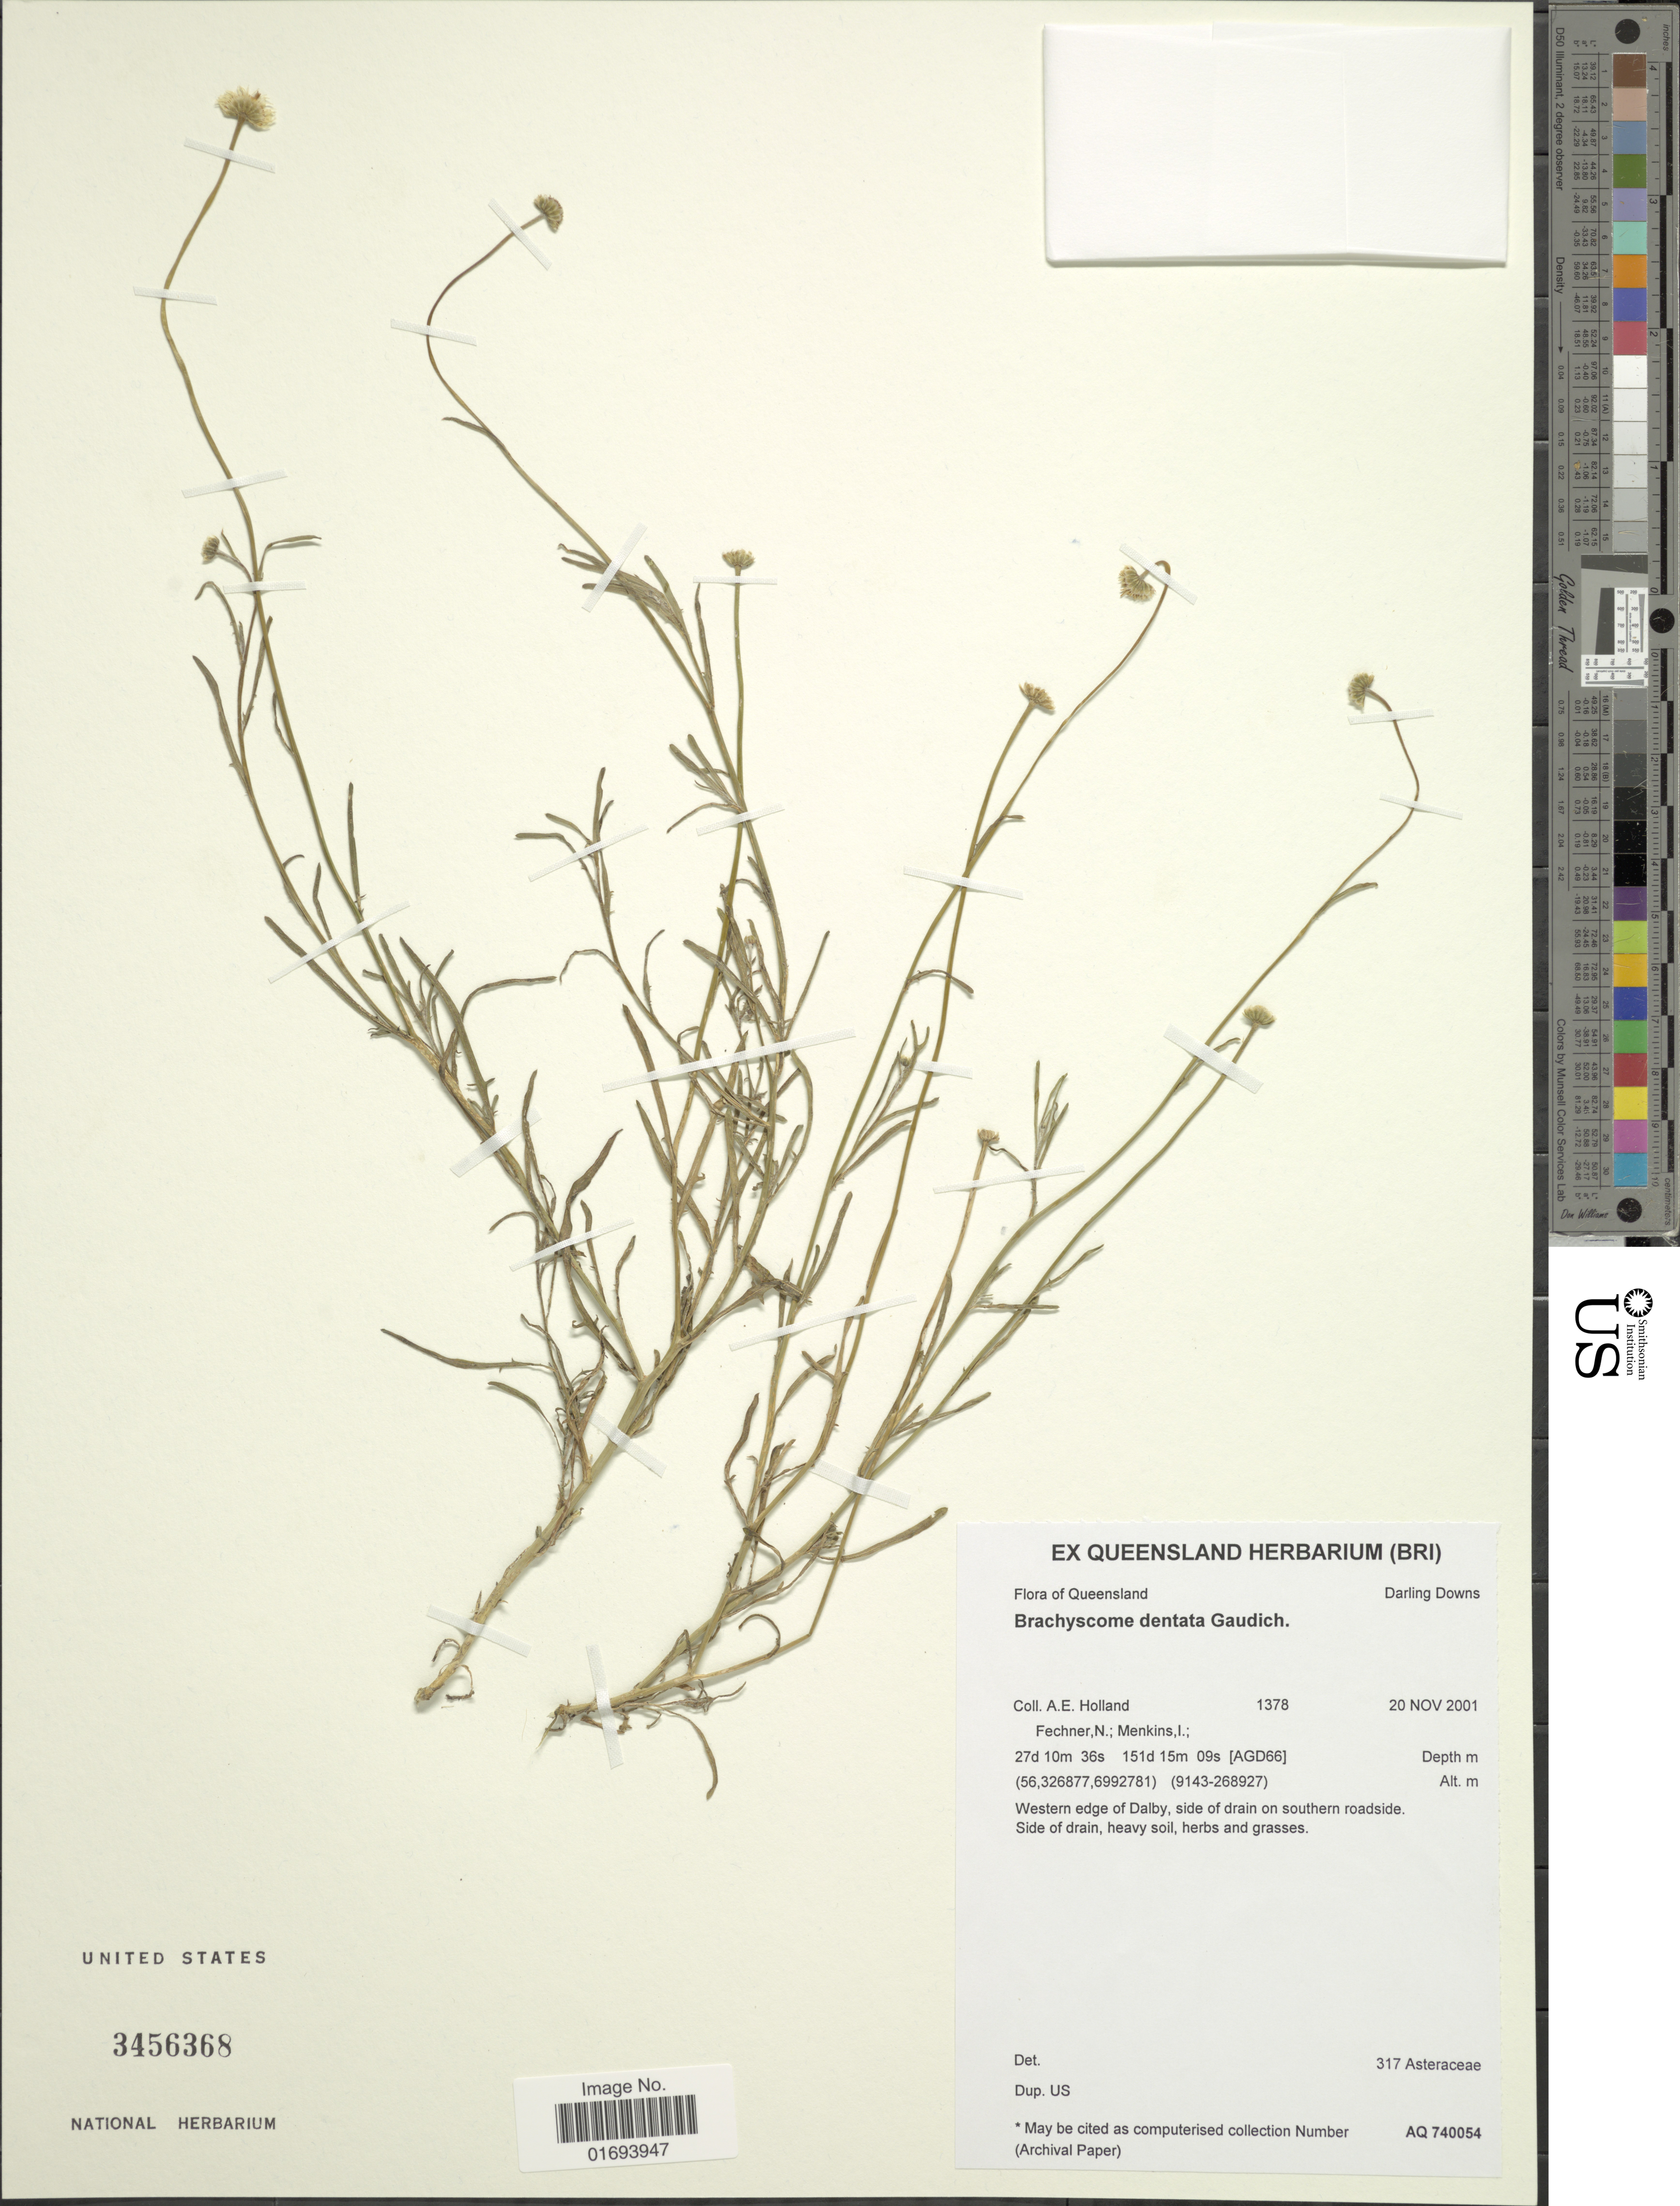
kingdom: Plantae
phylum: Tracheophyta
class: Magnoliopsida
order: Asterales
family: Asteraceae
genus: Brachyscome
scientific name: Brachyscome dentata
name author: Gaudich.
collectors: A. Holland, N. Fechner & I. Menkins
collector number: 1378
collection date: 2001-11-20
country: Australia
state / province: Queensland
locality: Queensland. Darling Downs. Western edge of Dalby, side of drain on southern roadside.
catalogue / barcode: US 3456368